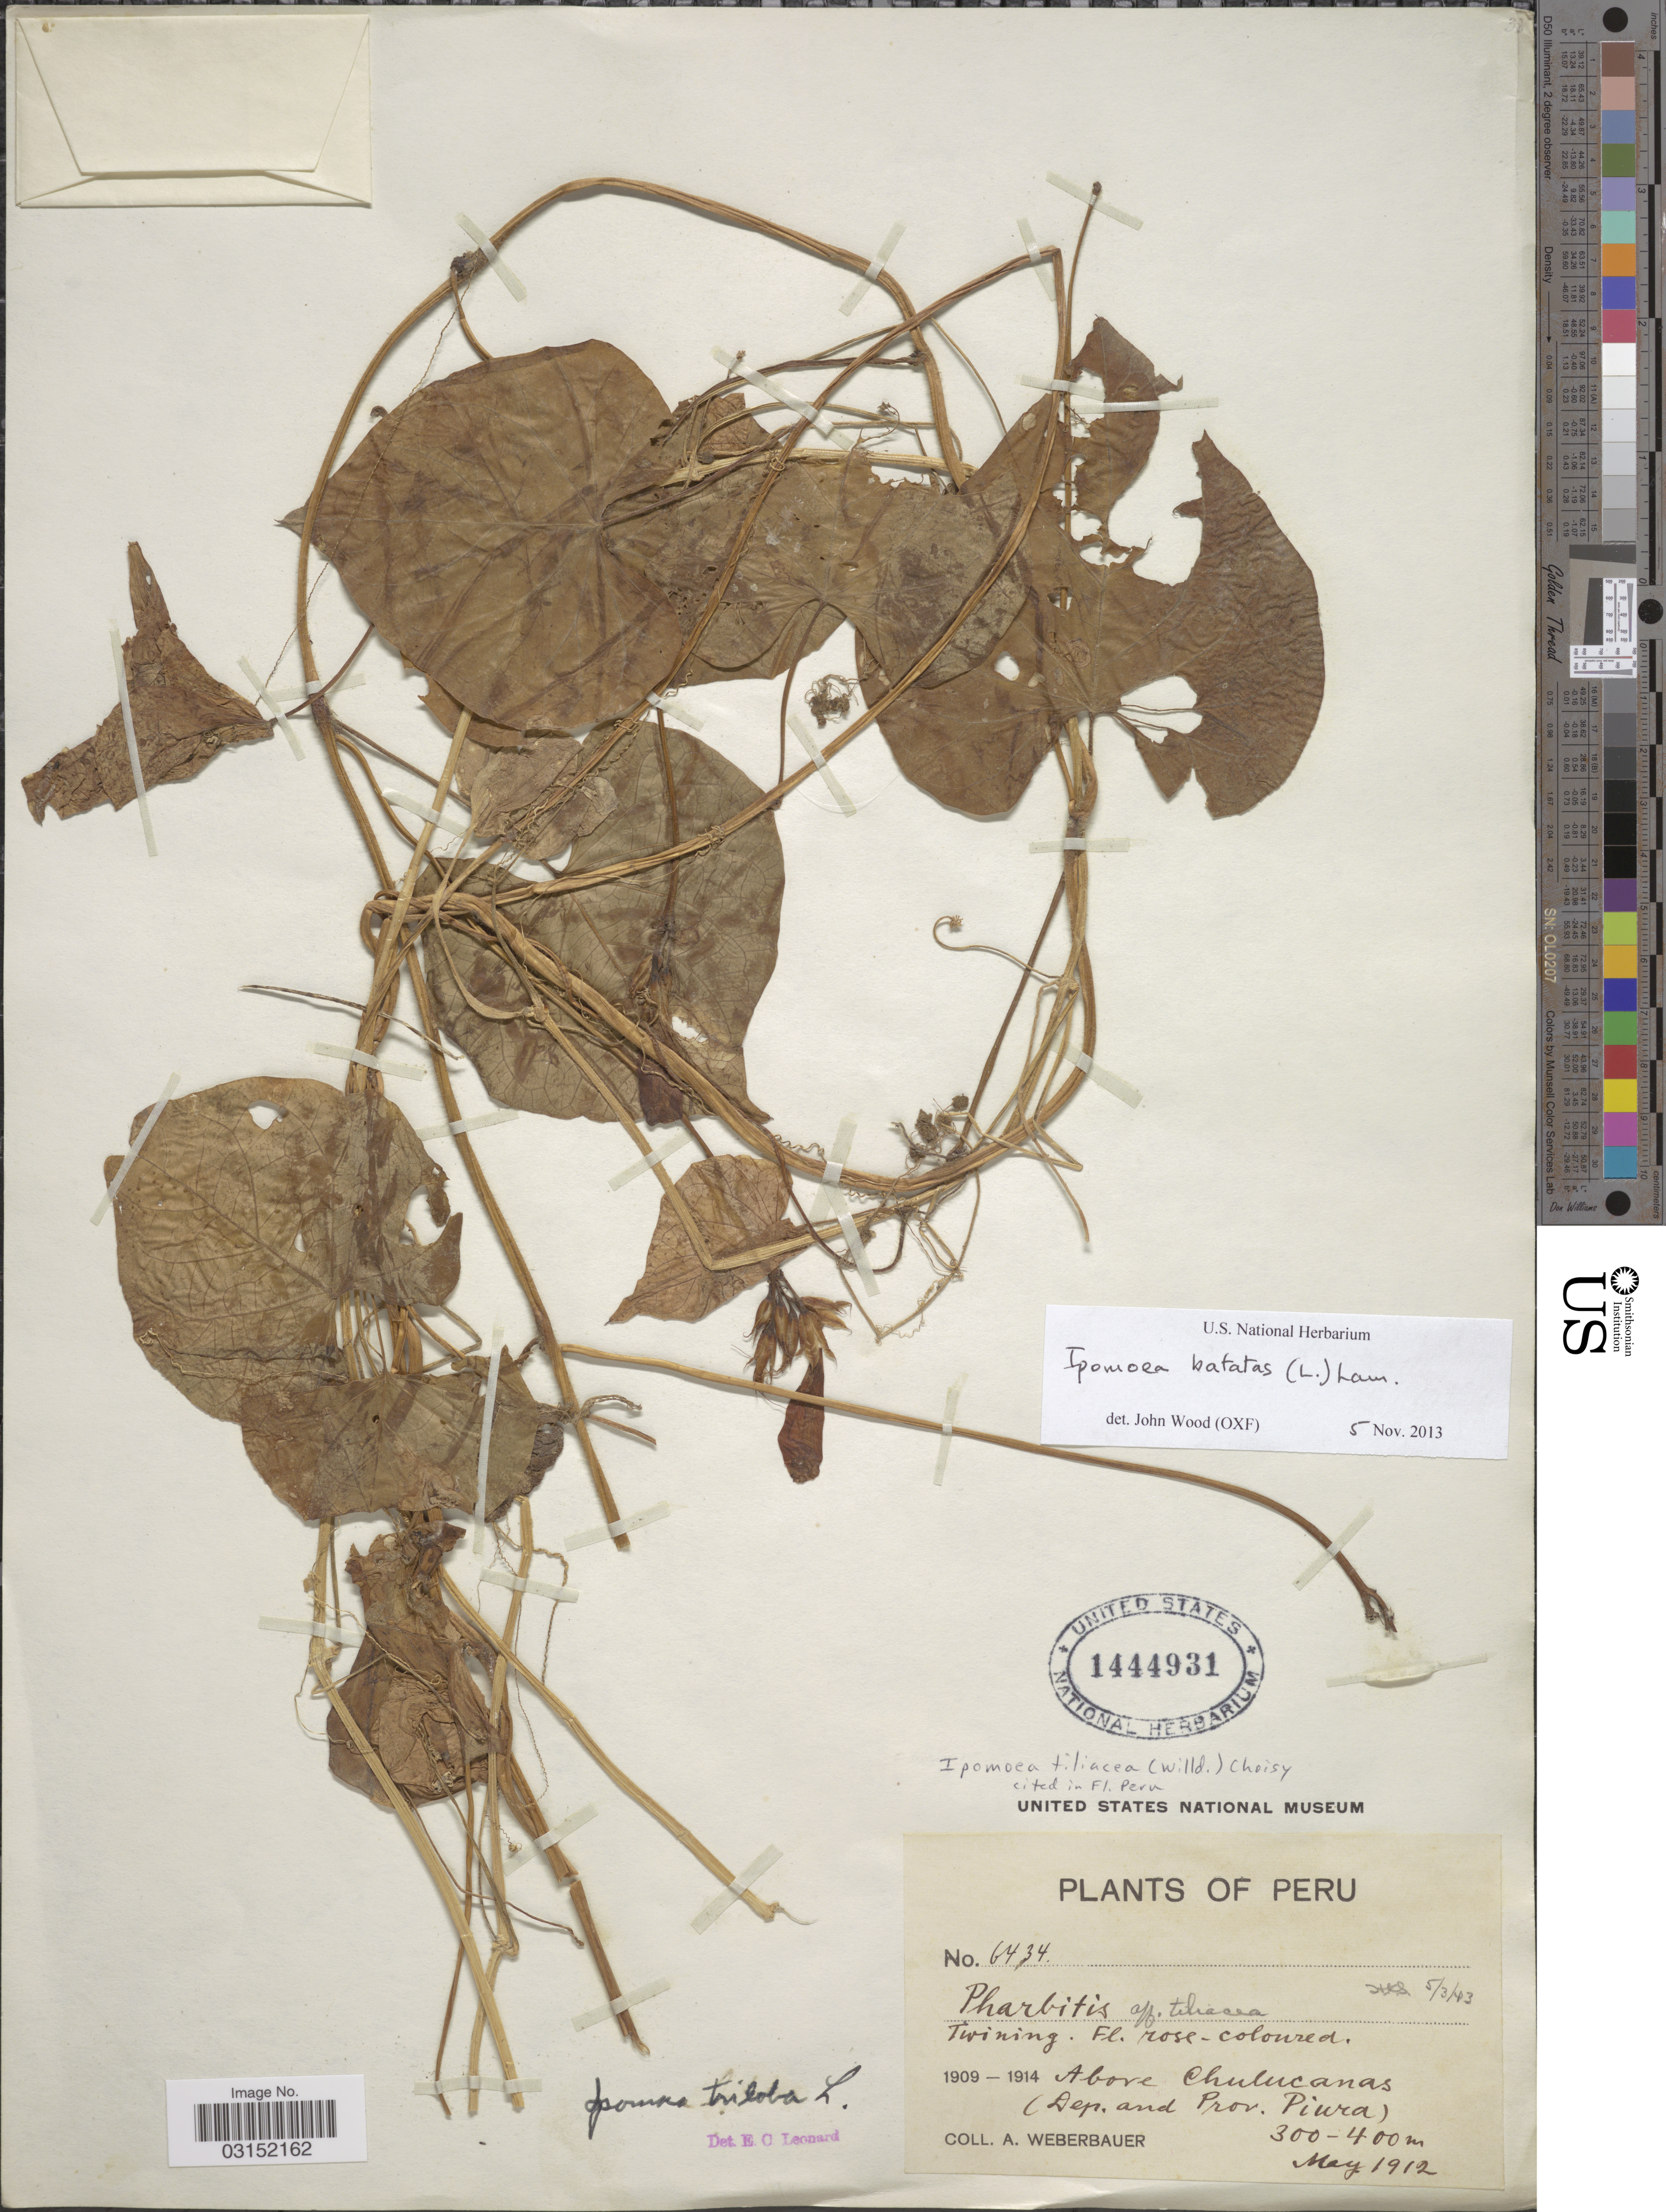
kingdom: Plantae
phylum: Tracheophyta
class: Magnoliopsida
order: Solanales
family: Convolvulaceae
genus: Ipomoea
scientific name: Ipomoea batatas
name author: (L.) Lam.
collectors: A. Weberbauer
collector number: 6434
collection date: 1912-05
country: Peru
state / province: Piura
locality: Above Chulucanas (Dep. and Prov. Piura).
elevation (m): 300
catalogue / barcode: US 1444931